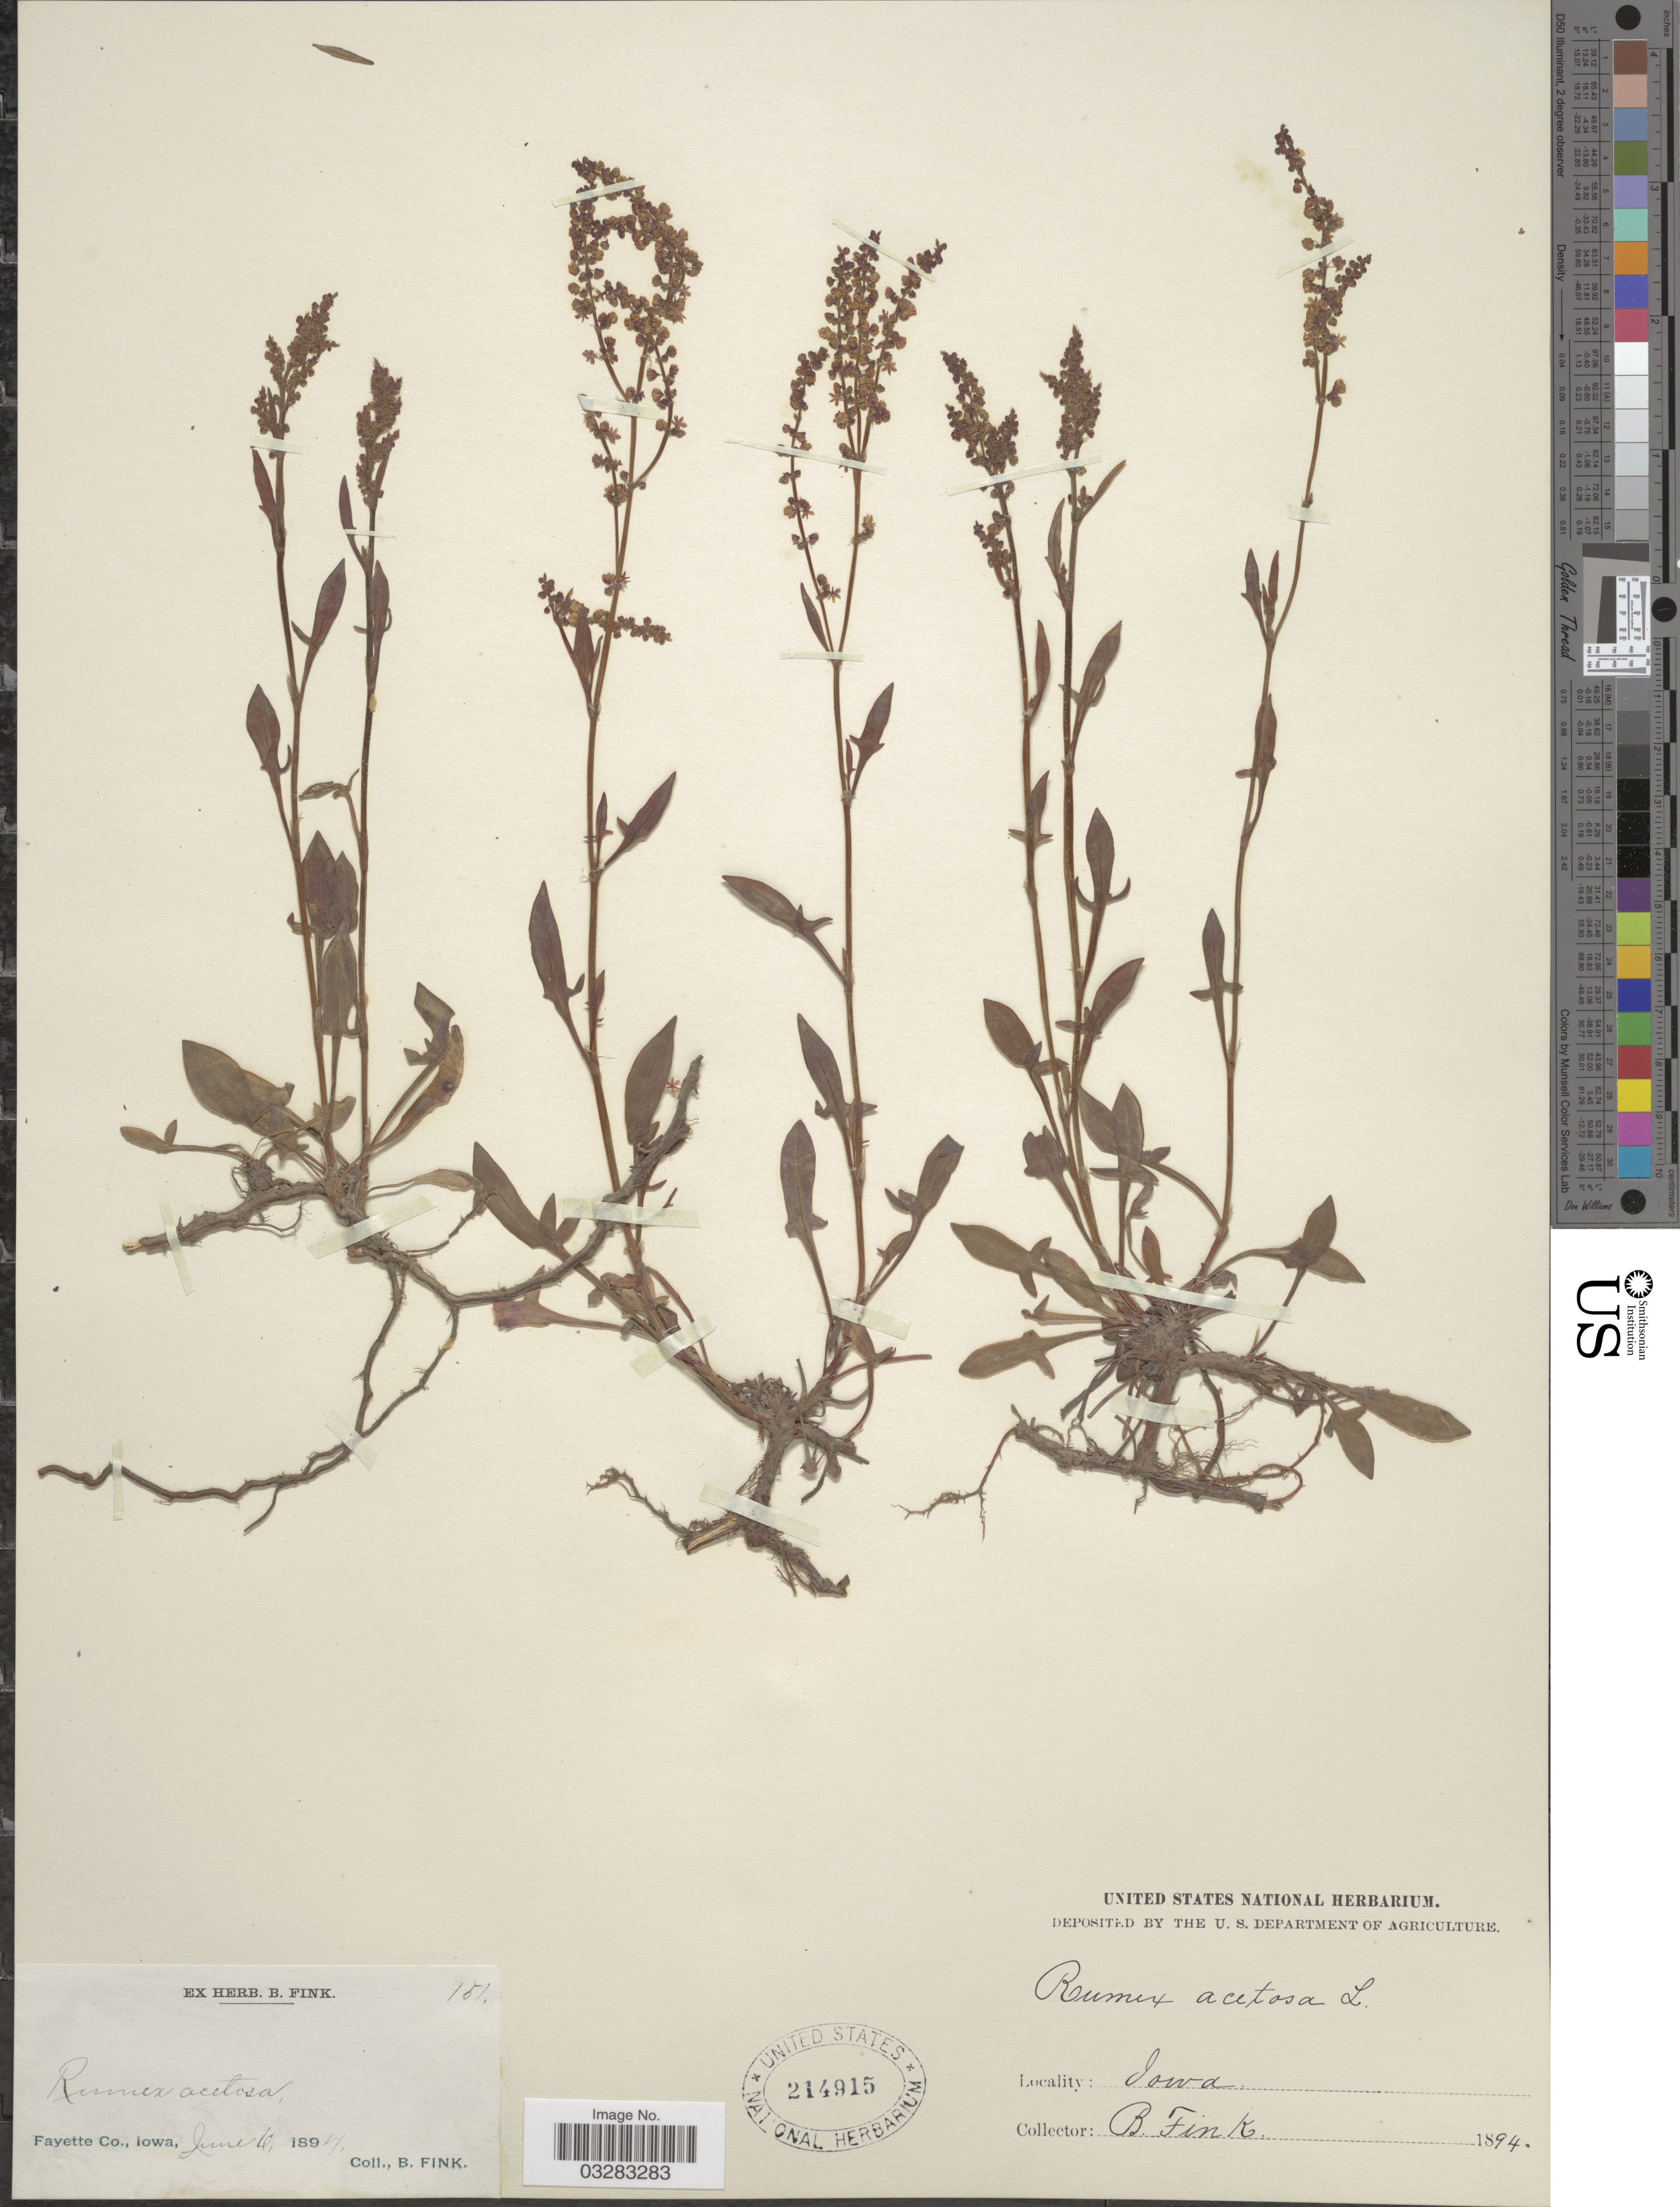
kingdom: Plantae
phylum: Tracheophyta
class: Magnoliopsida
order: Caryophyllales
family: Polygonaceae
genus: Rumex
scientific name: Rumex acetosella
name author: L.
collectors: B. Fink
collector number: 151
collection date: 1894-06-06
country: United States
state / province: Iowa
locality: Fayette Co.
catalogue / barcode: US 214915